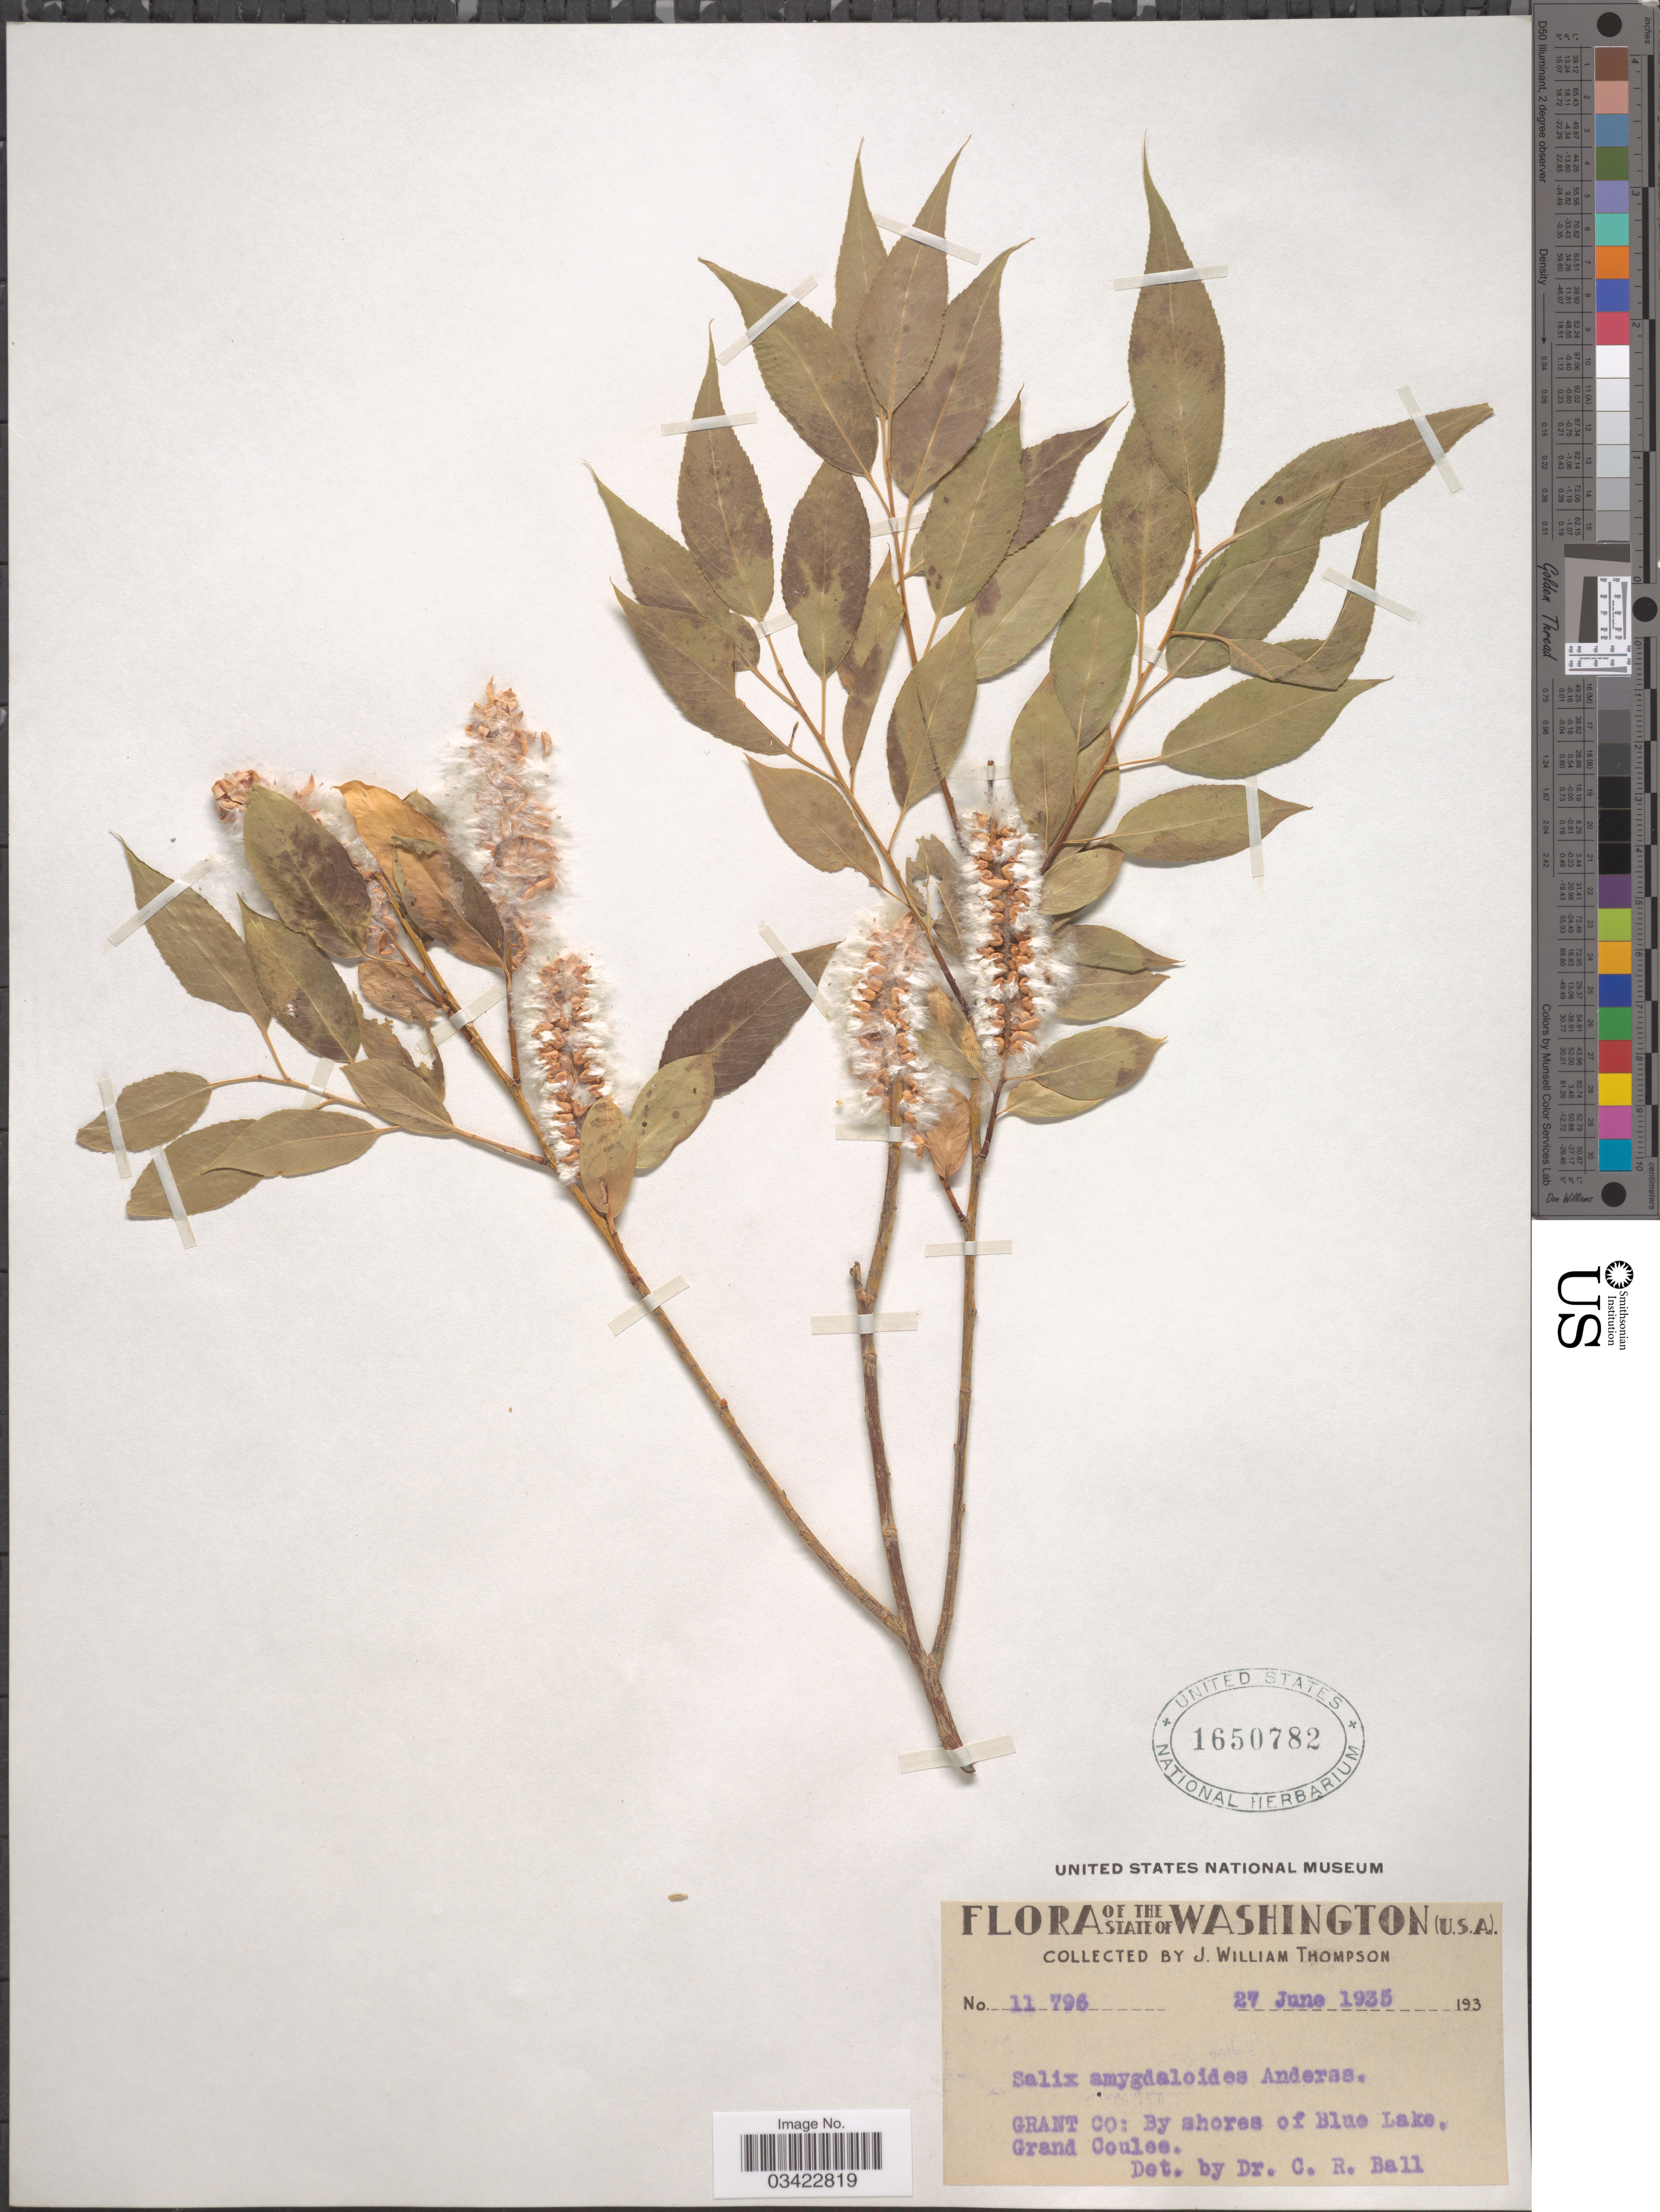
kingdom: Plantae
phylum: Tracheophyta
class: Magnoliopsida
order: Malpighiales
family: Salicaceae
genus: Salix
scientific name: Salix amygdaloides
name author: Andersson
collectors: J. W. Thompson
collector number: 11796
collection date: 1935-06-27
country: United States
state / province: Washington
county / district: Grant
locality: Grant Co: By shores of Blue Lake, Grand Coulee.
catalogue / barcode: US 1650782